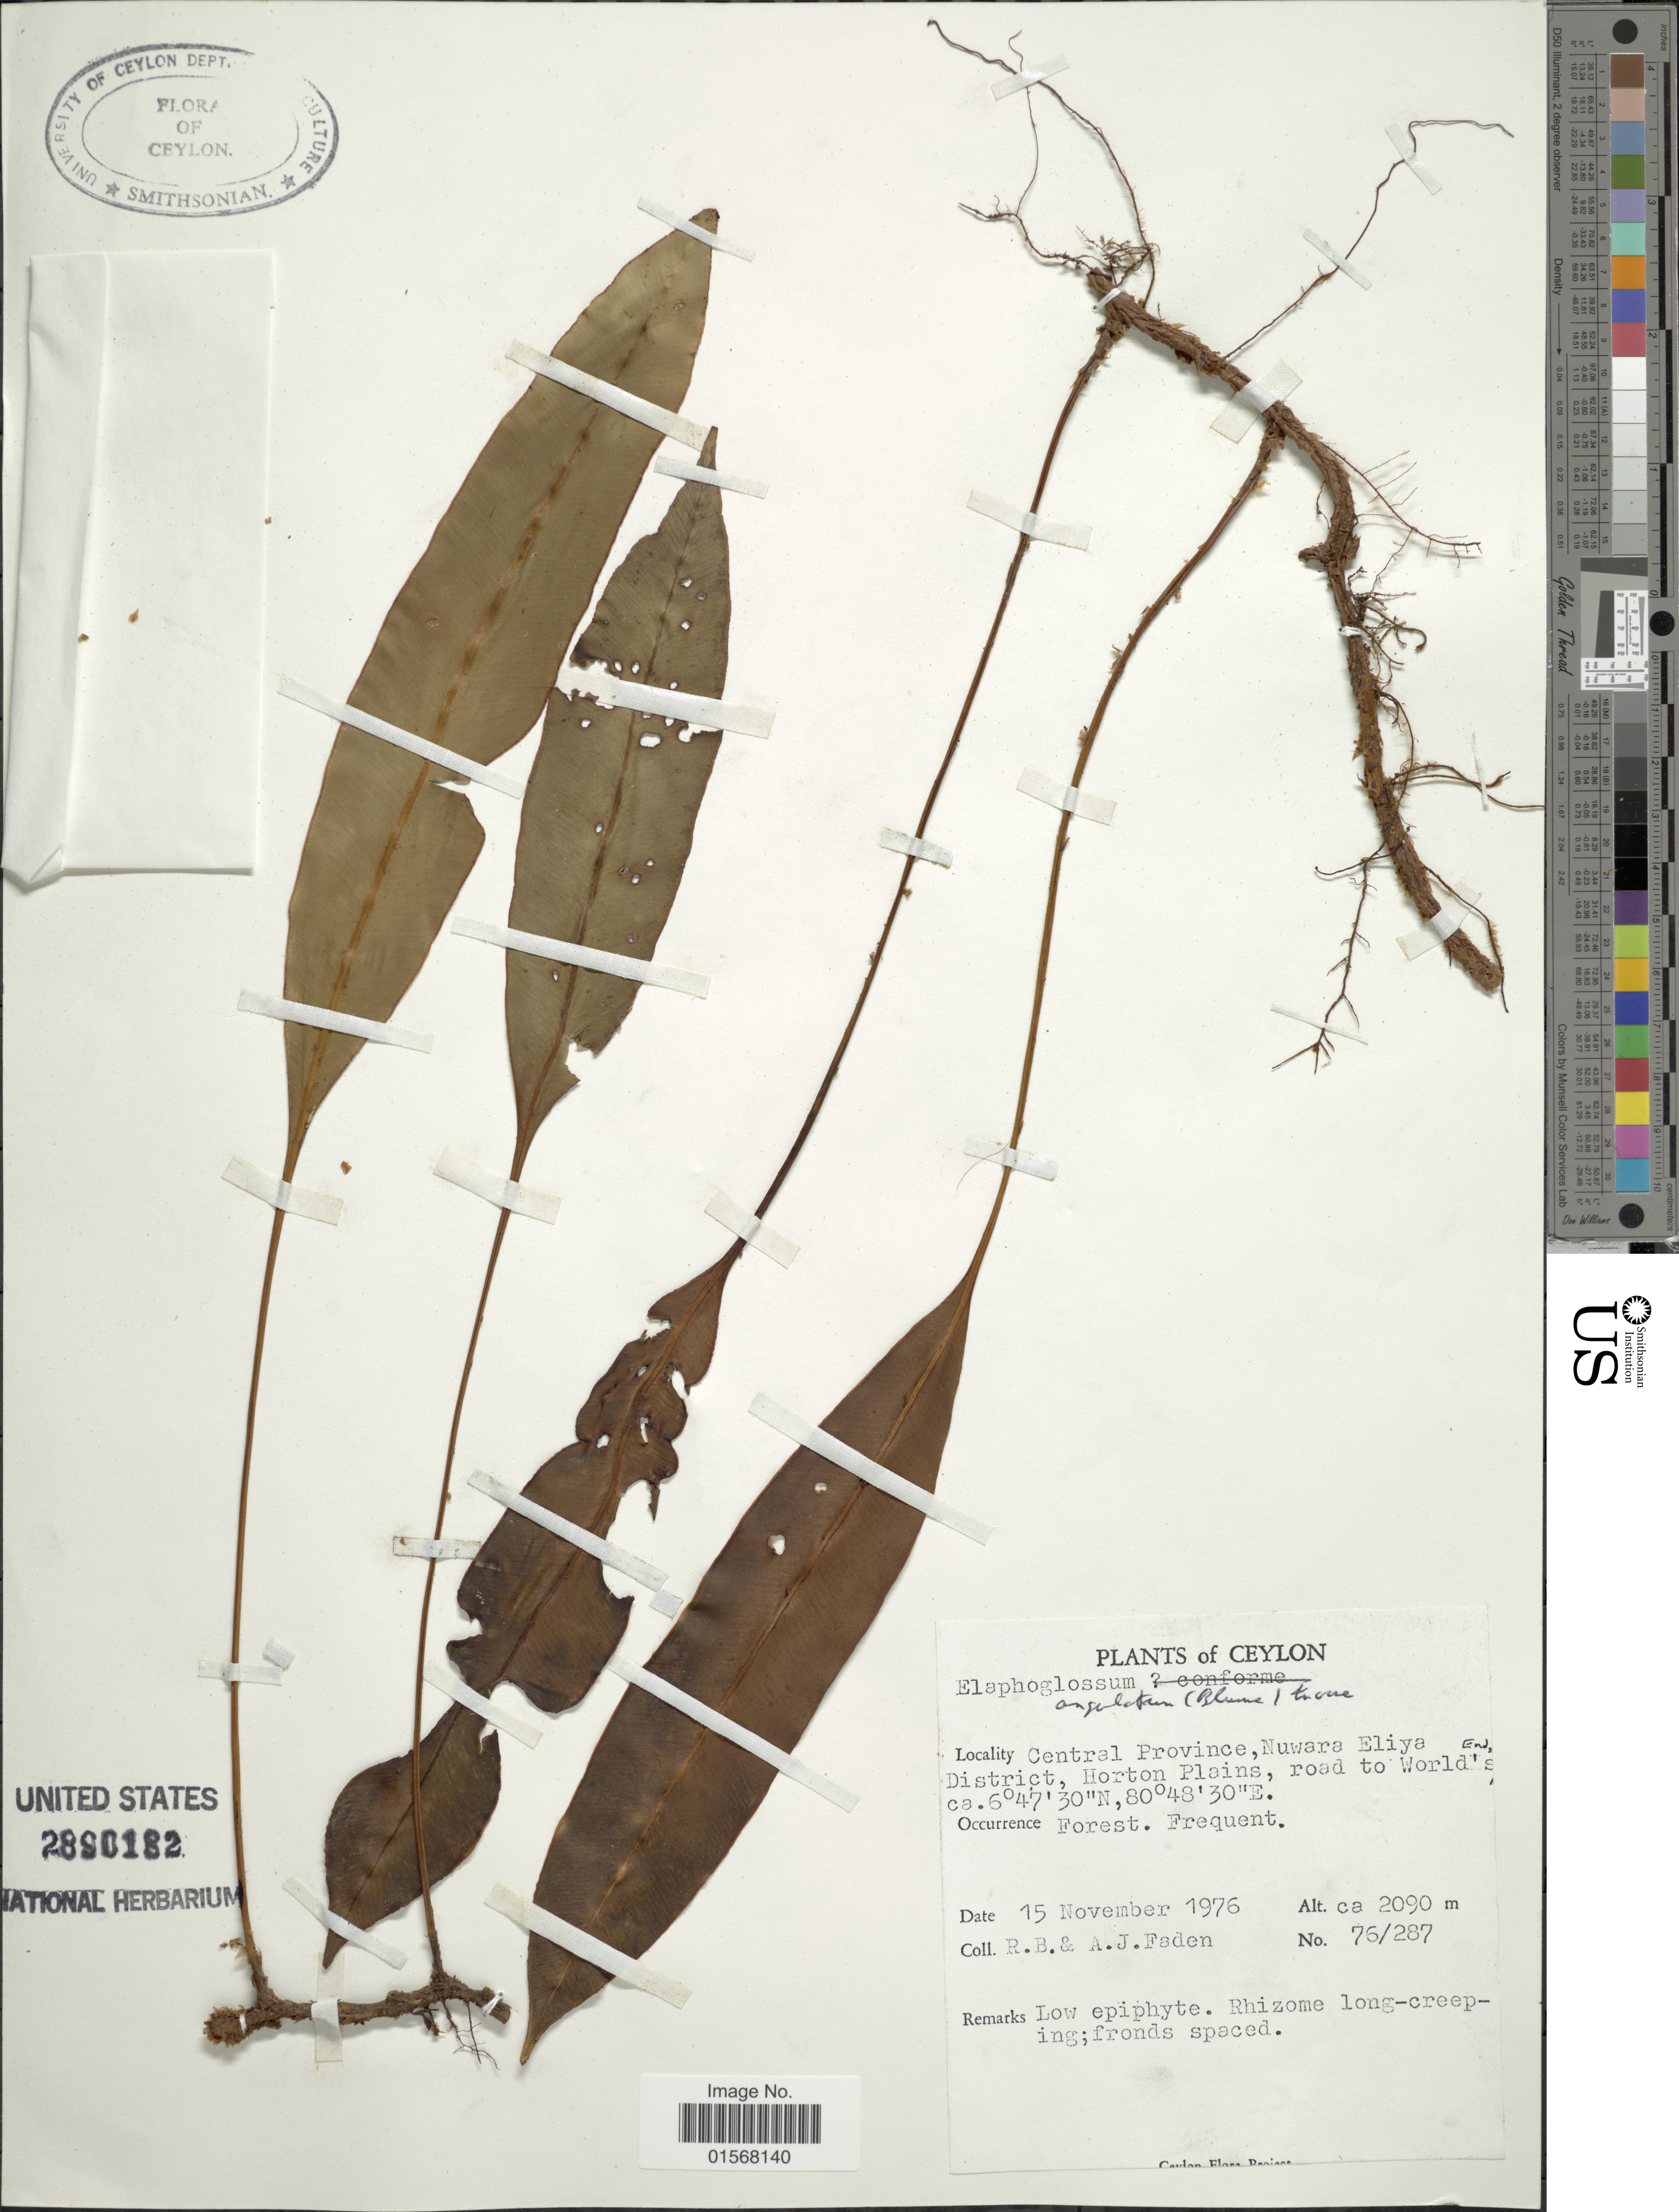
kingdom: Plantae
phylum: Tracheophyta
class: Polypodiopsida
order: Polypodiales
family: Dryopteridaceae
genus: Elaphoglossum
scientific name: Elaphoglossum angulatum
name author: (Blume) T. Moore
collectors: R. B. Faden & A. J. Faden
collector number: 76/287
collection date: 1976-11-15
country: Sri Lanka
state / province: Central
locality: Central Province, Nuwara Eliya District, Horton Plains, road to World's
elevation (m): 2090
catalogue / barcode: US 2890182